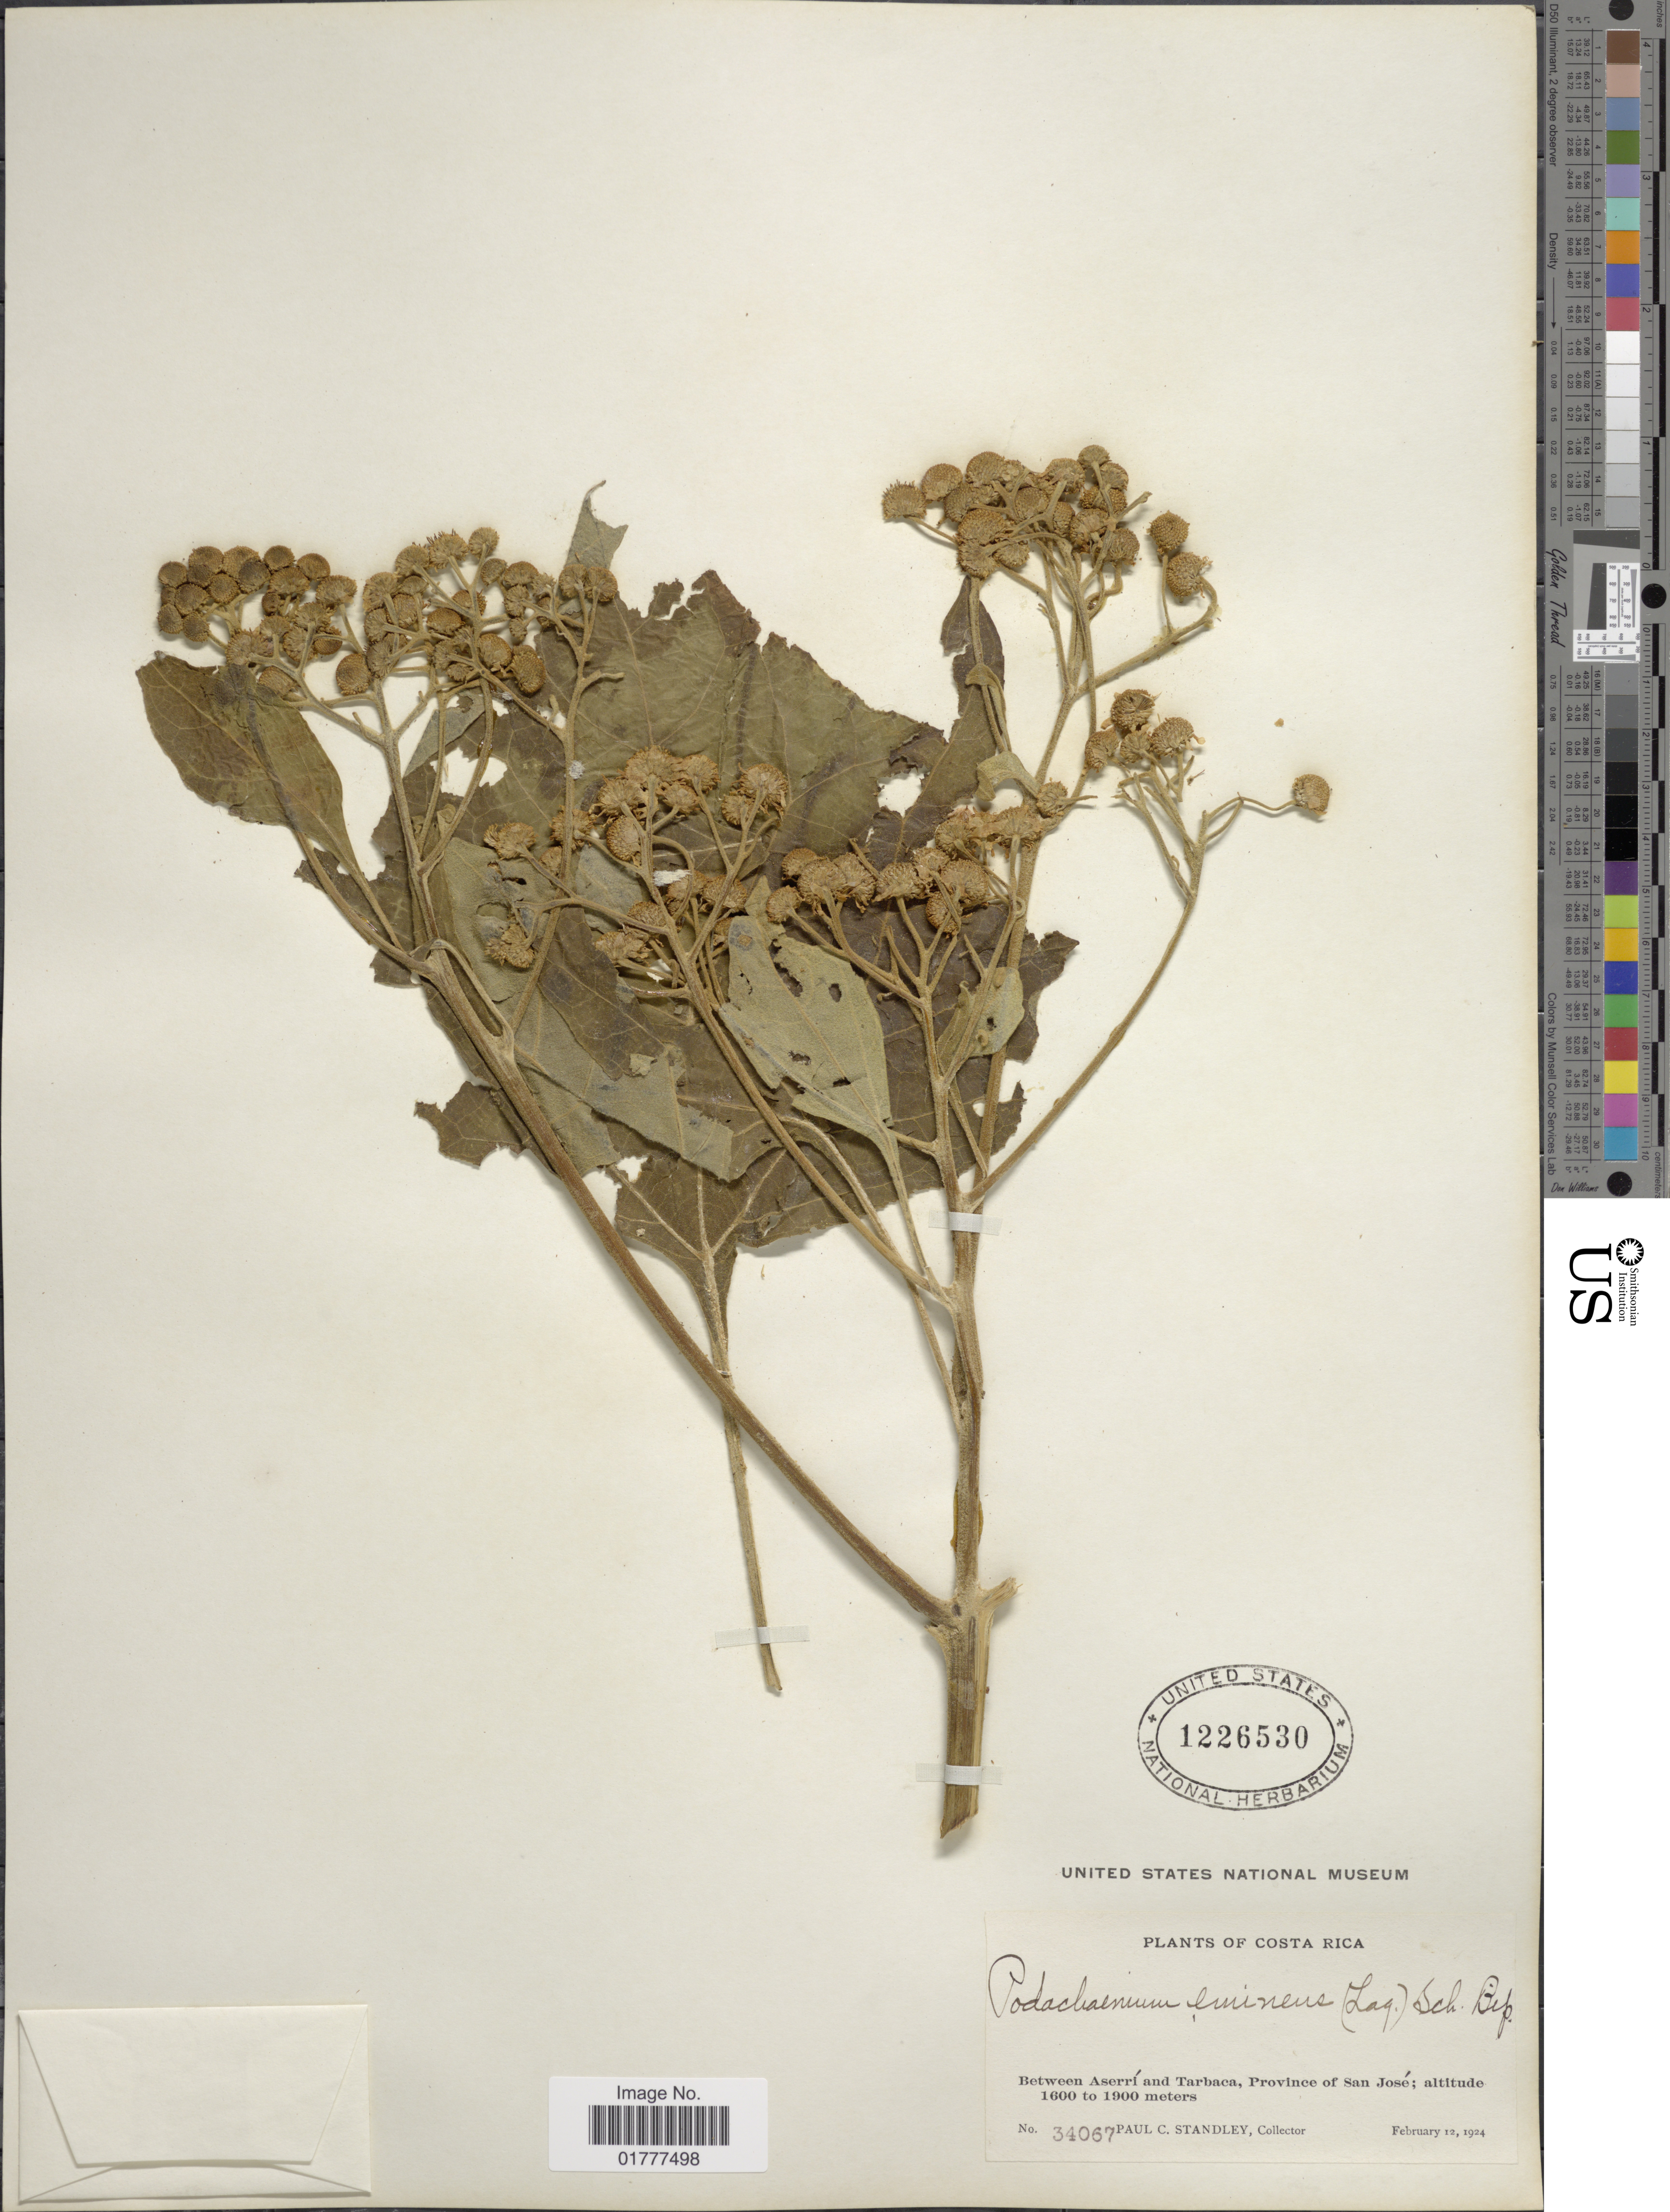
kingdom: Plantae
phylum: Tracheophyta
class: Magnoliopsida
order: Asterales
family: Asteraceae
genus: Podachaenium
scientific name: Podachaenium eminens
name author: (Lag.) Sch. Bip. ex Sch. Bip.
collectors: P. C. Standley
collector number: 34067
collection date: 1924-02-12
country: Costa Rica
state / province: San José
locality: Between Aserri and Tarbaca, Province of San Jose.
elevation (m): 1600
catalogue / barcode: US 1226530